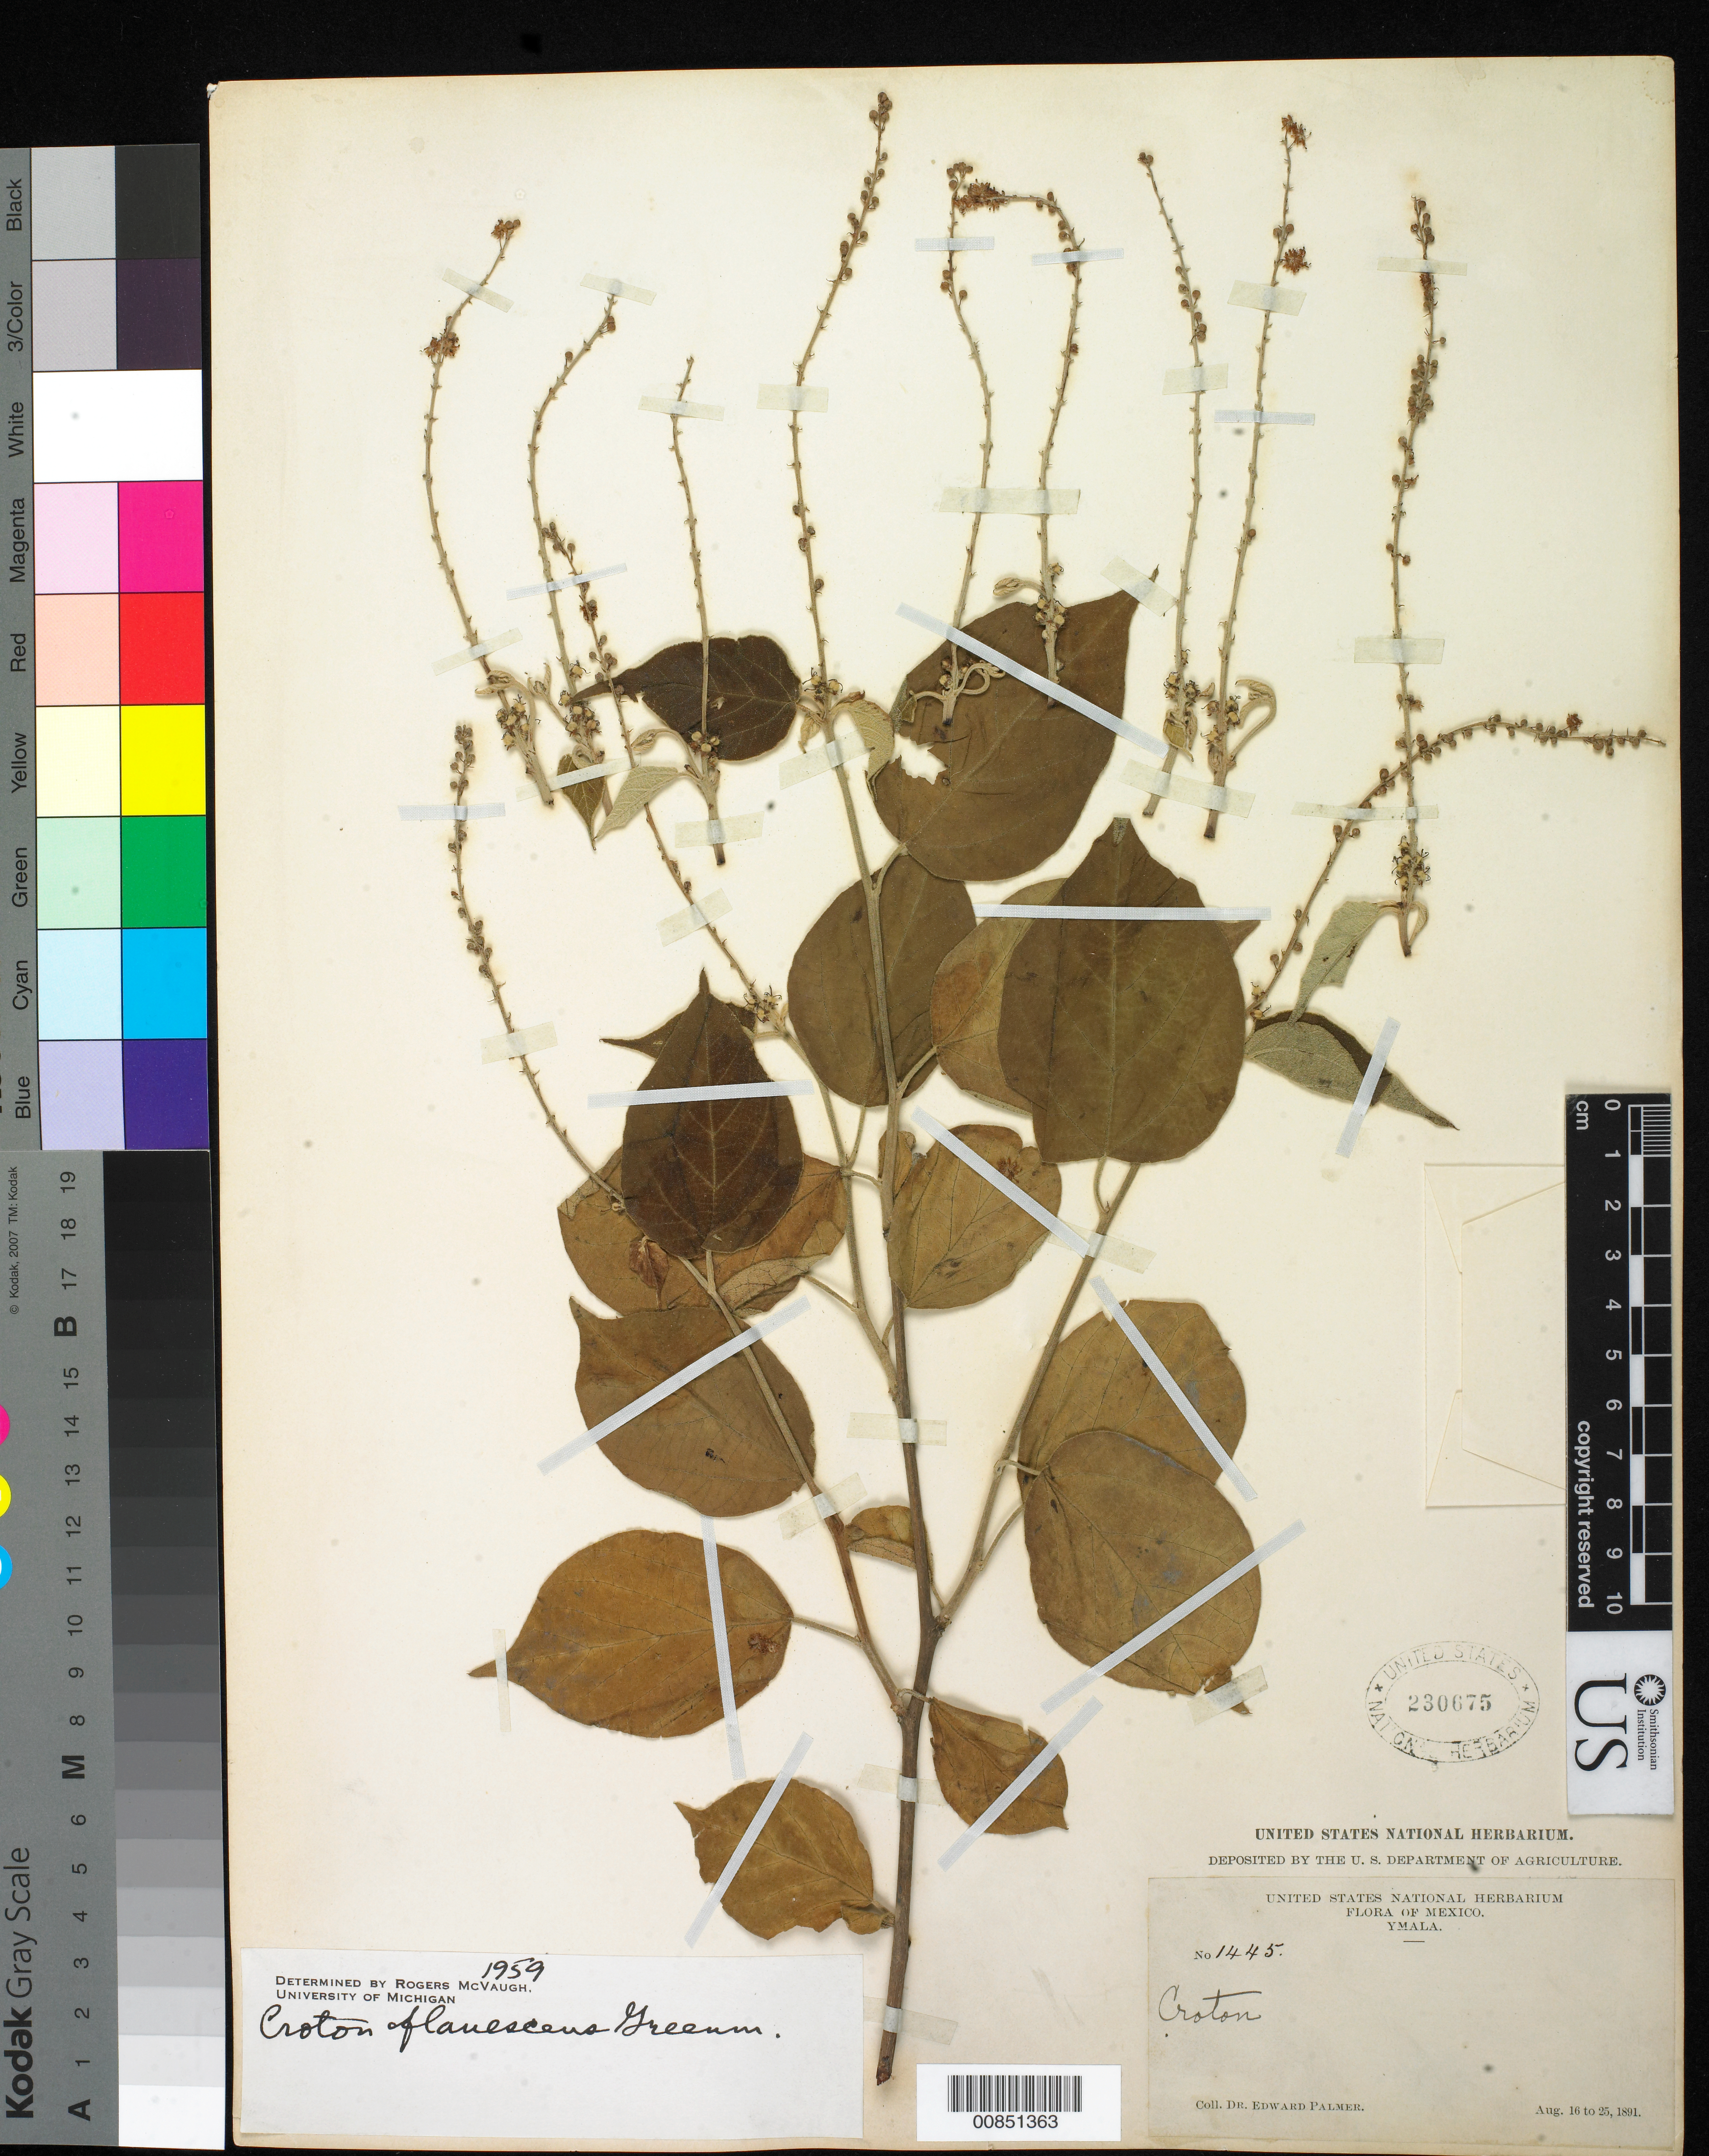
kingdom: Plantae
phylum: Tracheophyta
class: Magnoliopsida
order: Malpighiales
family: Euphorbiaceae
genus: Croton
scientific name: Croton flavescens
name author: Greenm.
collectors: E. Palmer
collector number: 1445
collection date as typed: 16 Aug 1891 to 25 Aug 1891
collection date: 1891-08-16/1891-08-25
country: Mexico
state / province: Sinaloa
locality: Ymala, Sinaloa.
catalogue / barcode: US 230675